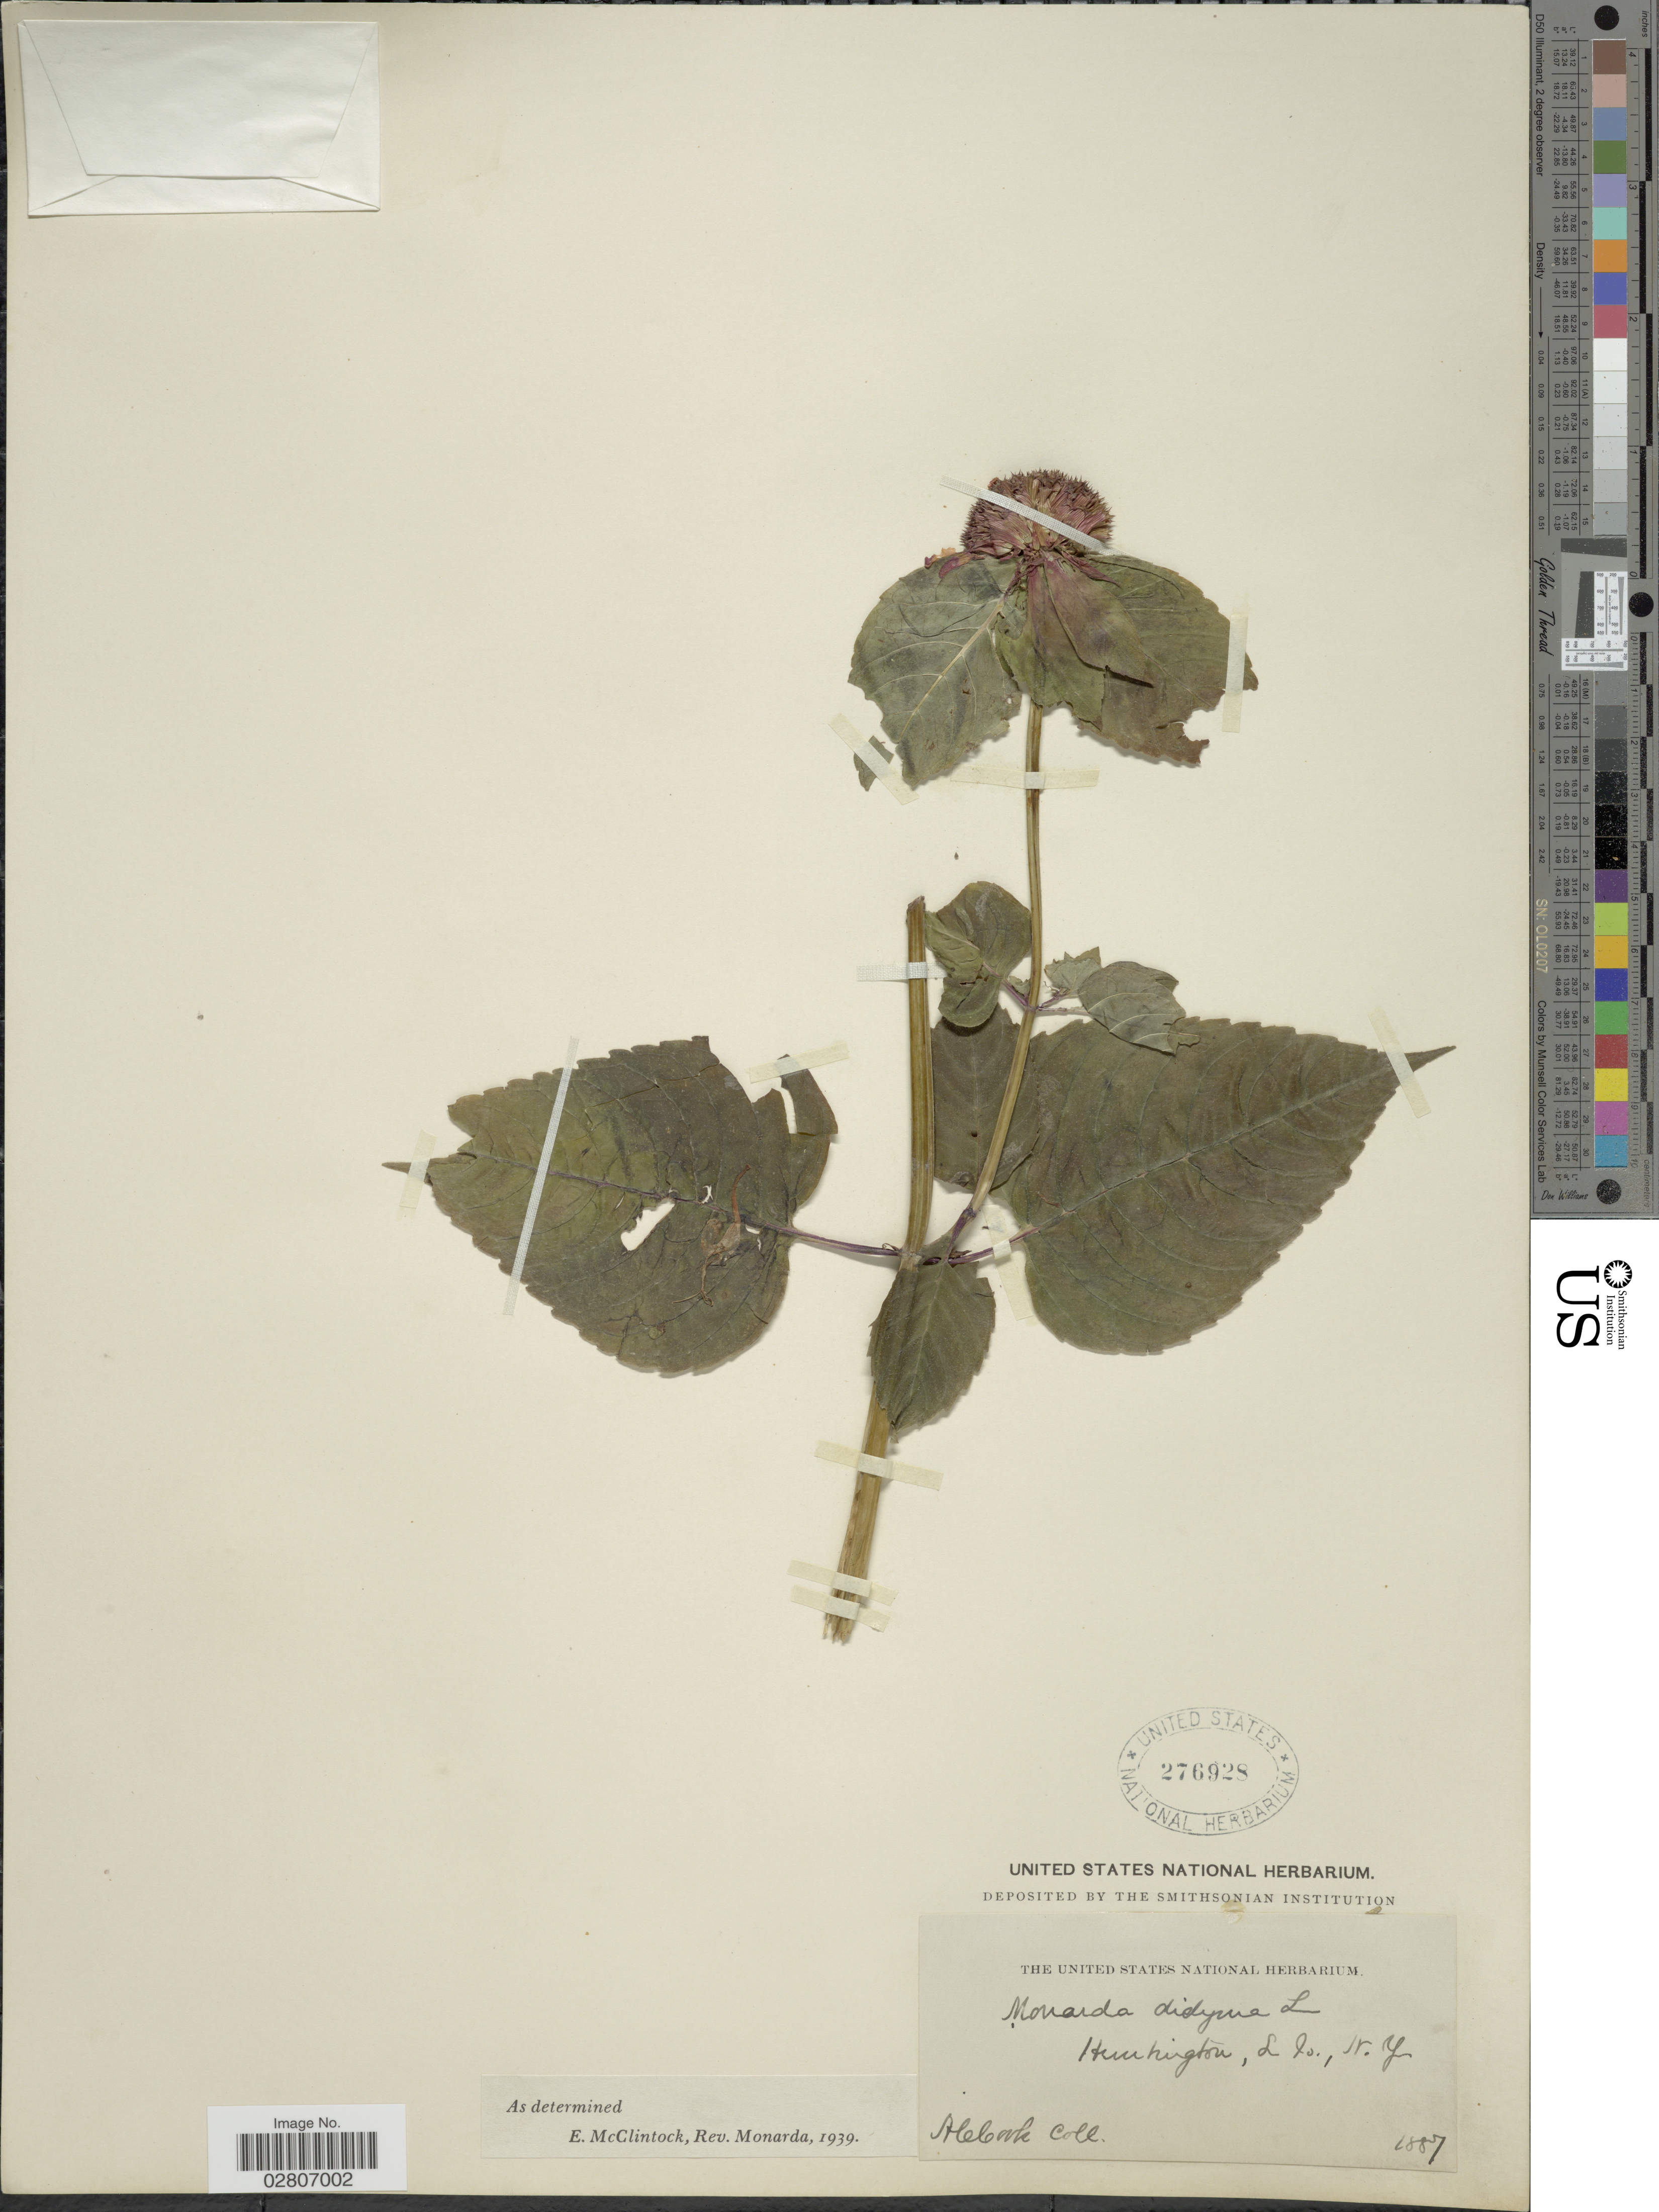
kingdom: Plantae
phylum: Tracheophyta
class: Magnoliopsida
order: Lamiales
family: Lamiaceae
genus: Monarda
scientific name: Monarda didyma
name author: L.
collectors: Alice C. Cook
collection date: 1887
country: United States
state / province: New York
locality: Hemington, L. Is.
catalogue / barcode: US 276928